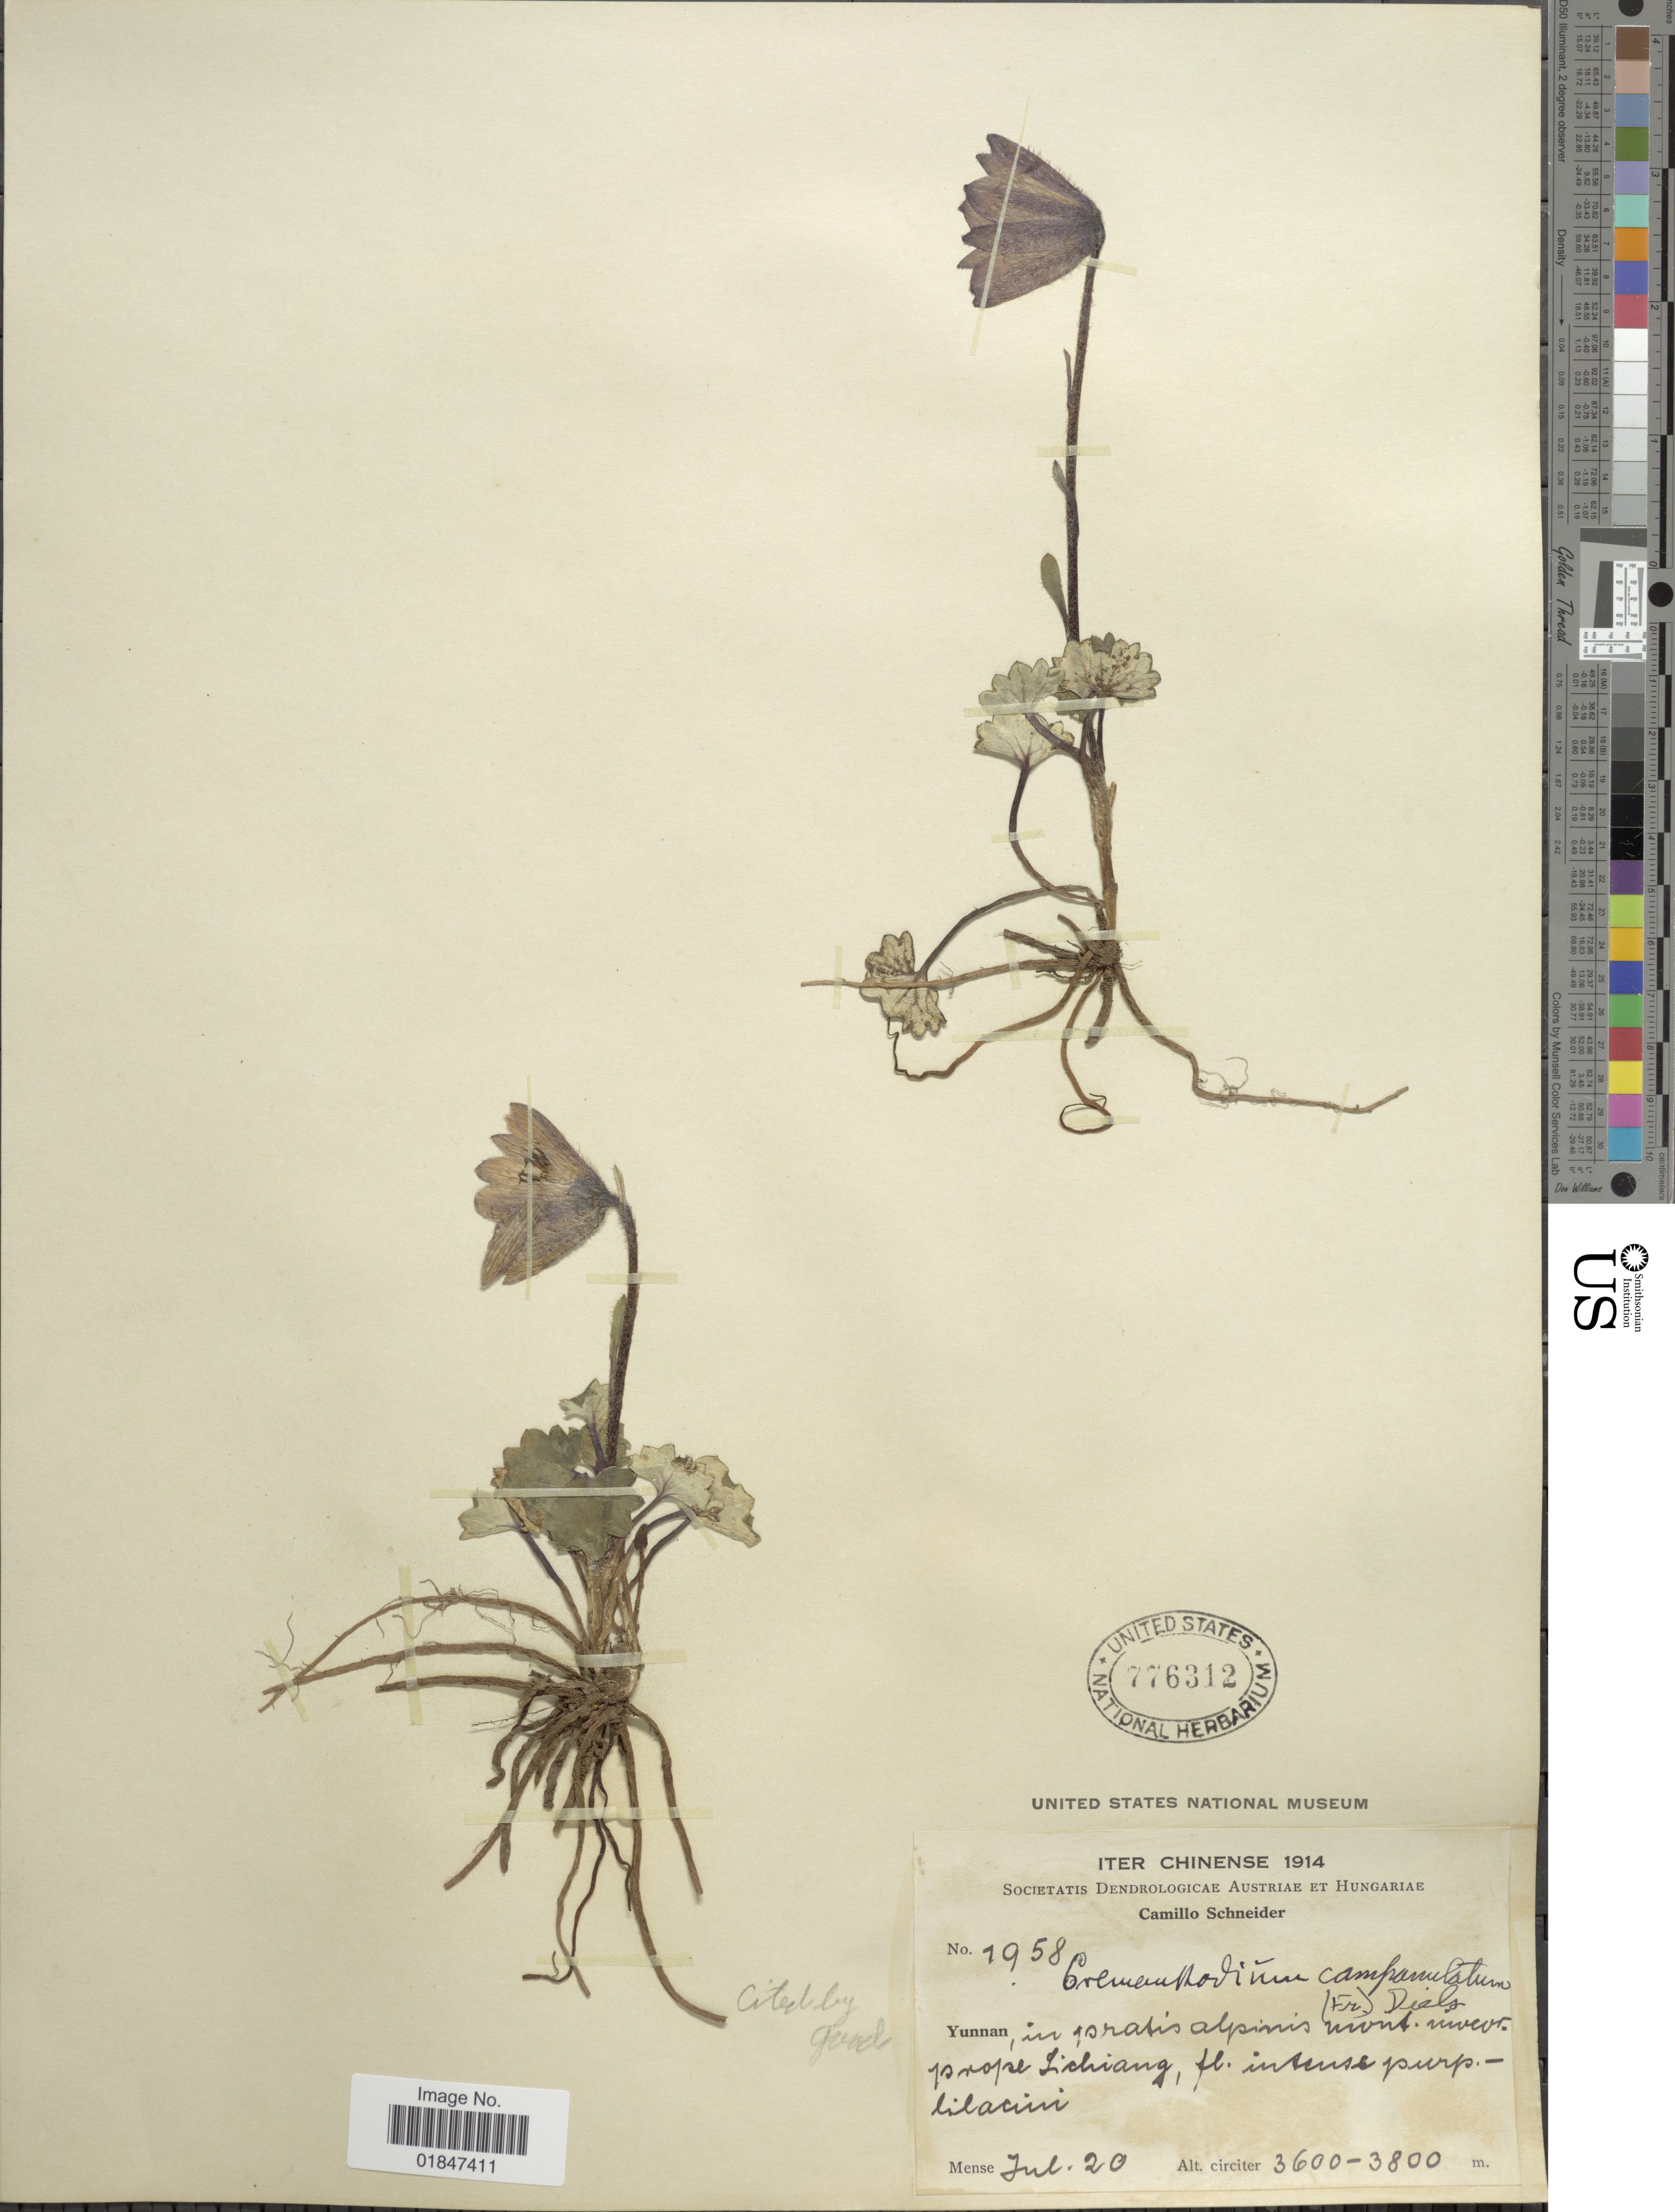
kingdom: Plantae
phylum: Tracheophyta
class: Magnoliopsida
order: Asterales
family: Asteraceae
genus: Cremanthodium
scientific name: Cremanthodium campanulatum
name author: Diels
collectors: C. K. Schneider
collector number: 1958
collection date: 1914-07-20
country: China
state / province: Yunnan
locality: In pratis alpinis mount. Niweor [interpreted] prope Lichiang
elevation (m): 3600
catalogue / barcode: US 776312